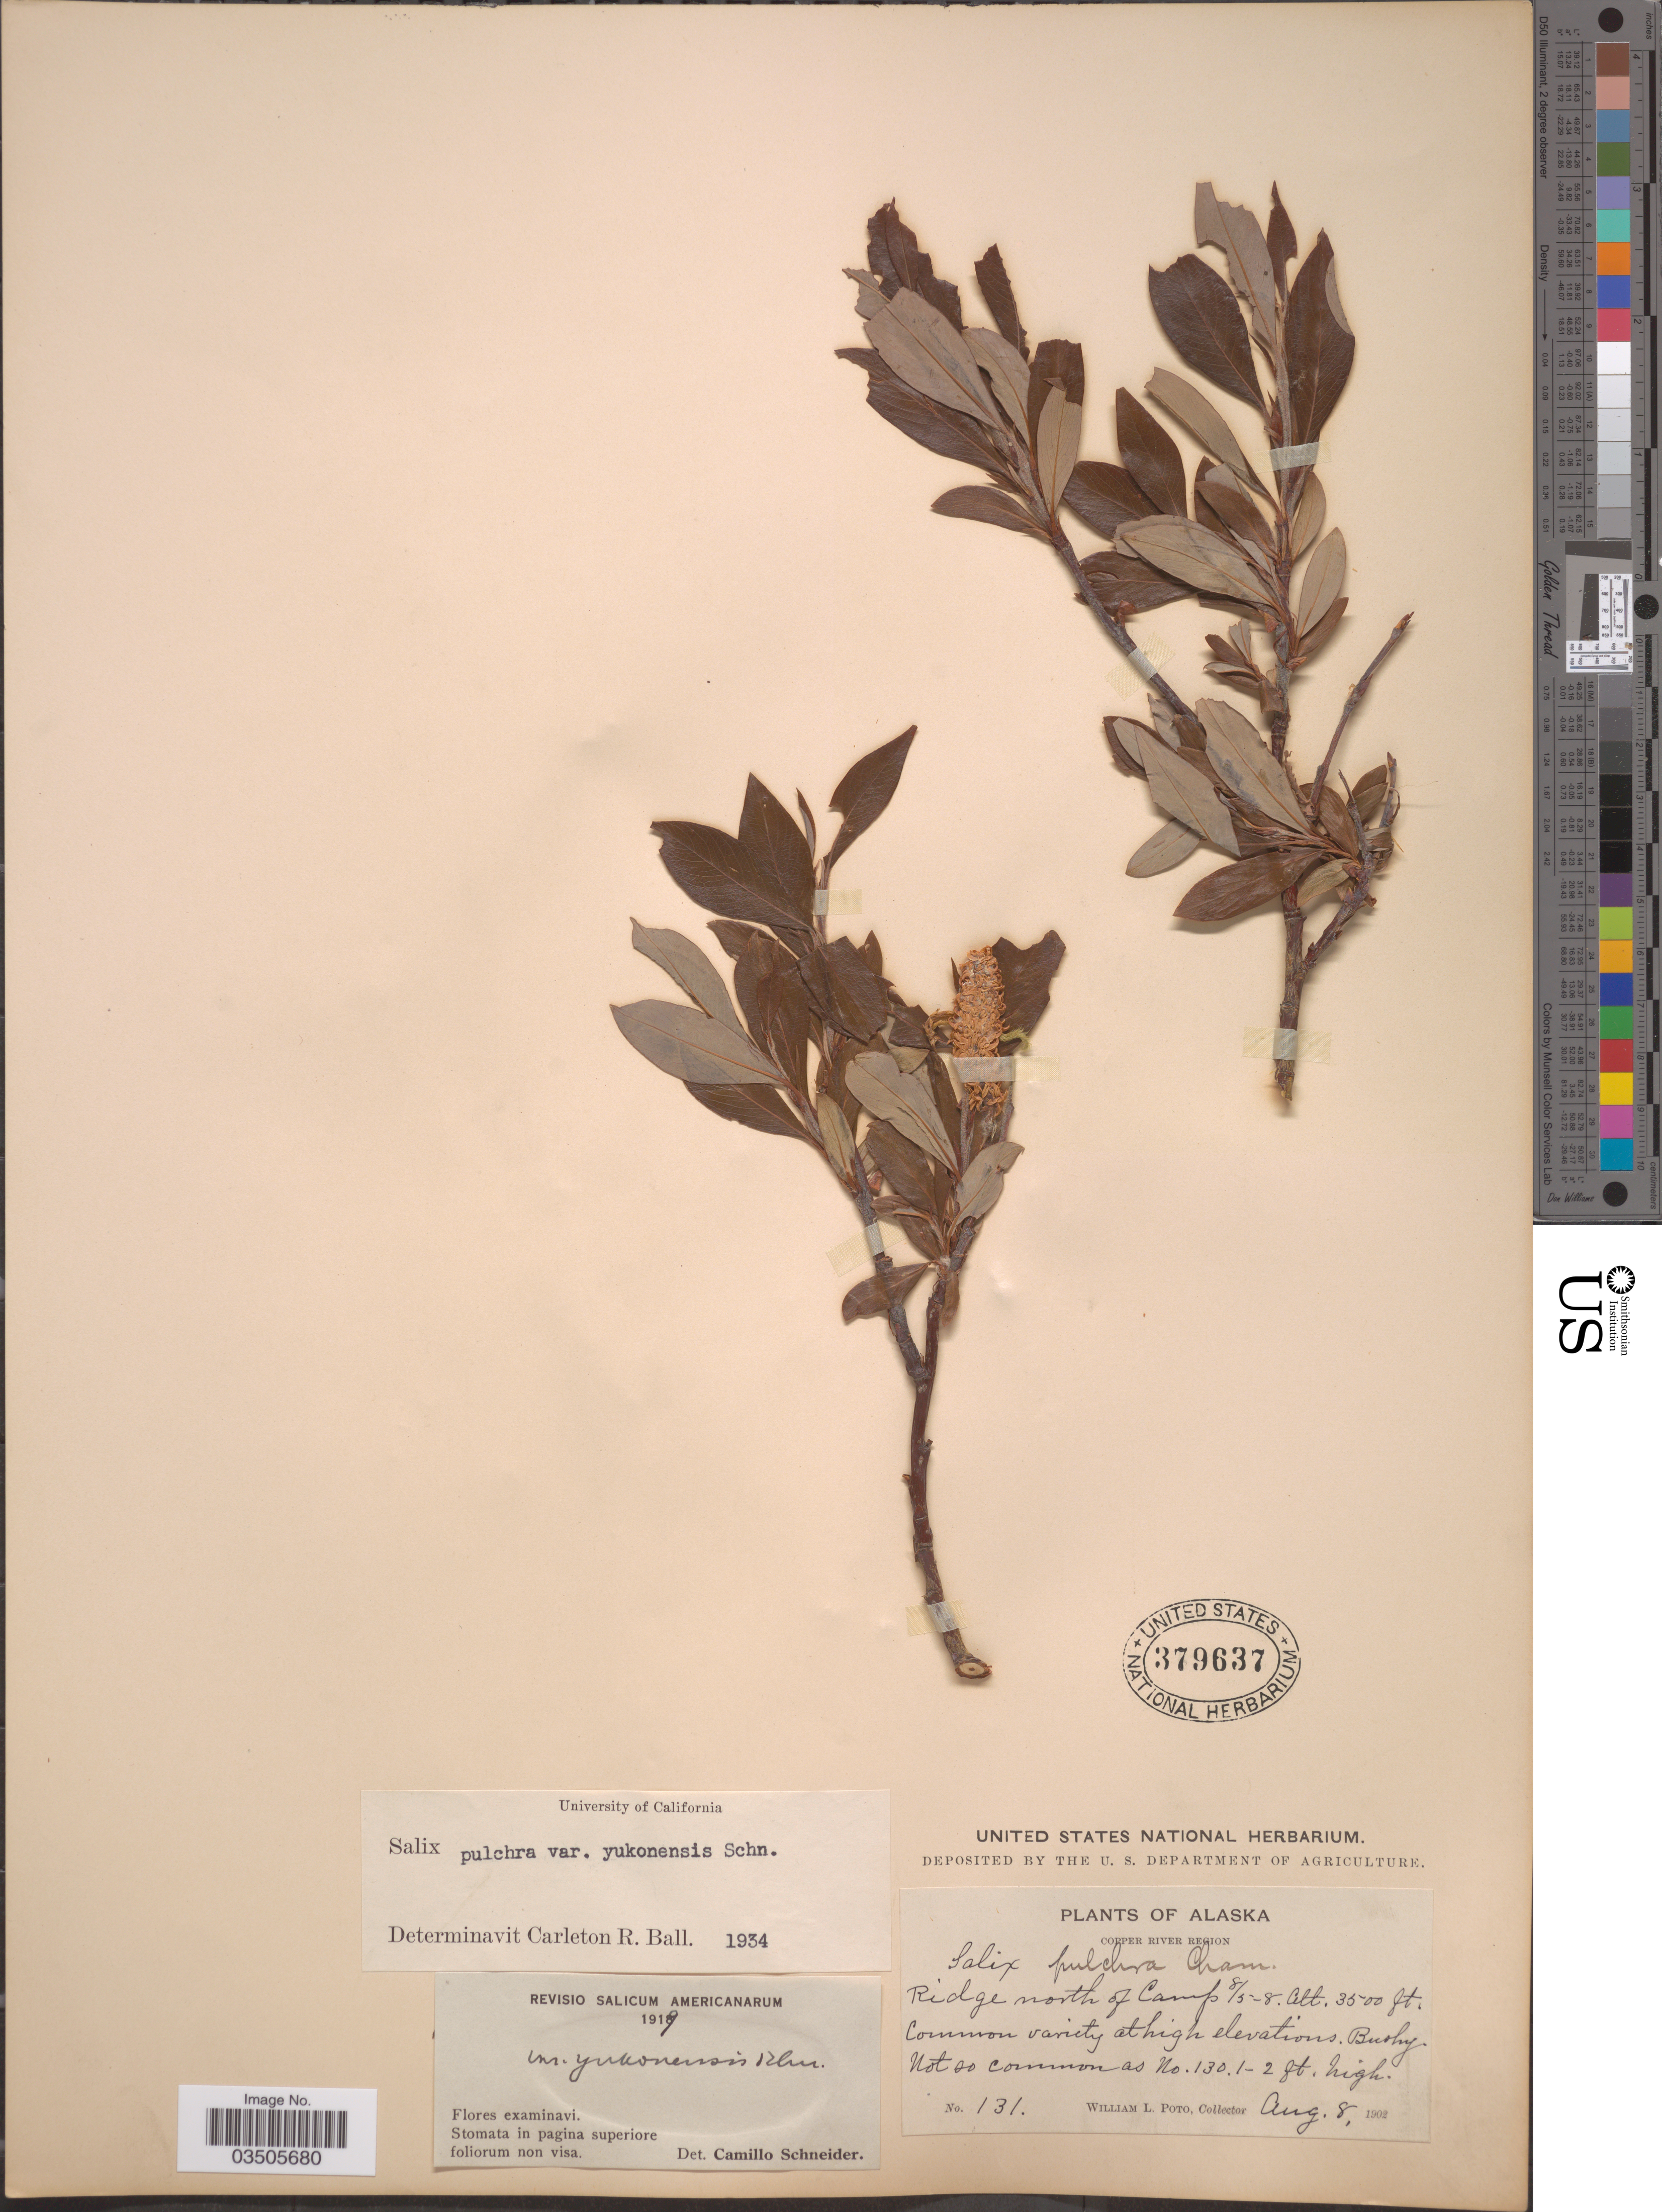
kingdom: Plantae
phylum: Tracheophyta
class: Magnoliopsida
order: Malpighiales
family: Salicaceae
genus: Salix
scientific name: Salix pulchra var. yukonensis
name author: C.K. Schneid.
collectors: W. Poto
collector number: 131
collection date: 1902-08-08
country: United States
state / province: Alaska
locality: Copper River Region. Ridge north of Camp 8/5-8.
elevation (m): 1067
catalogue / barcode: US 379637